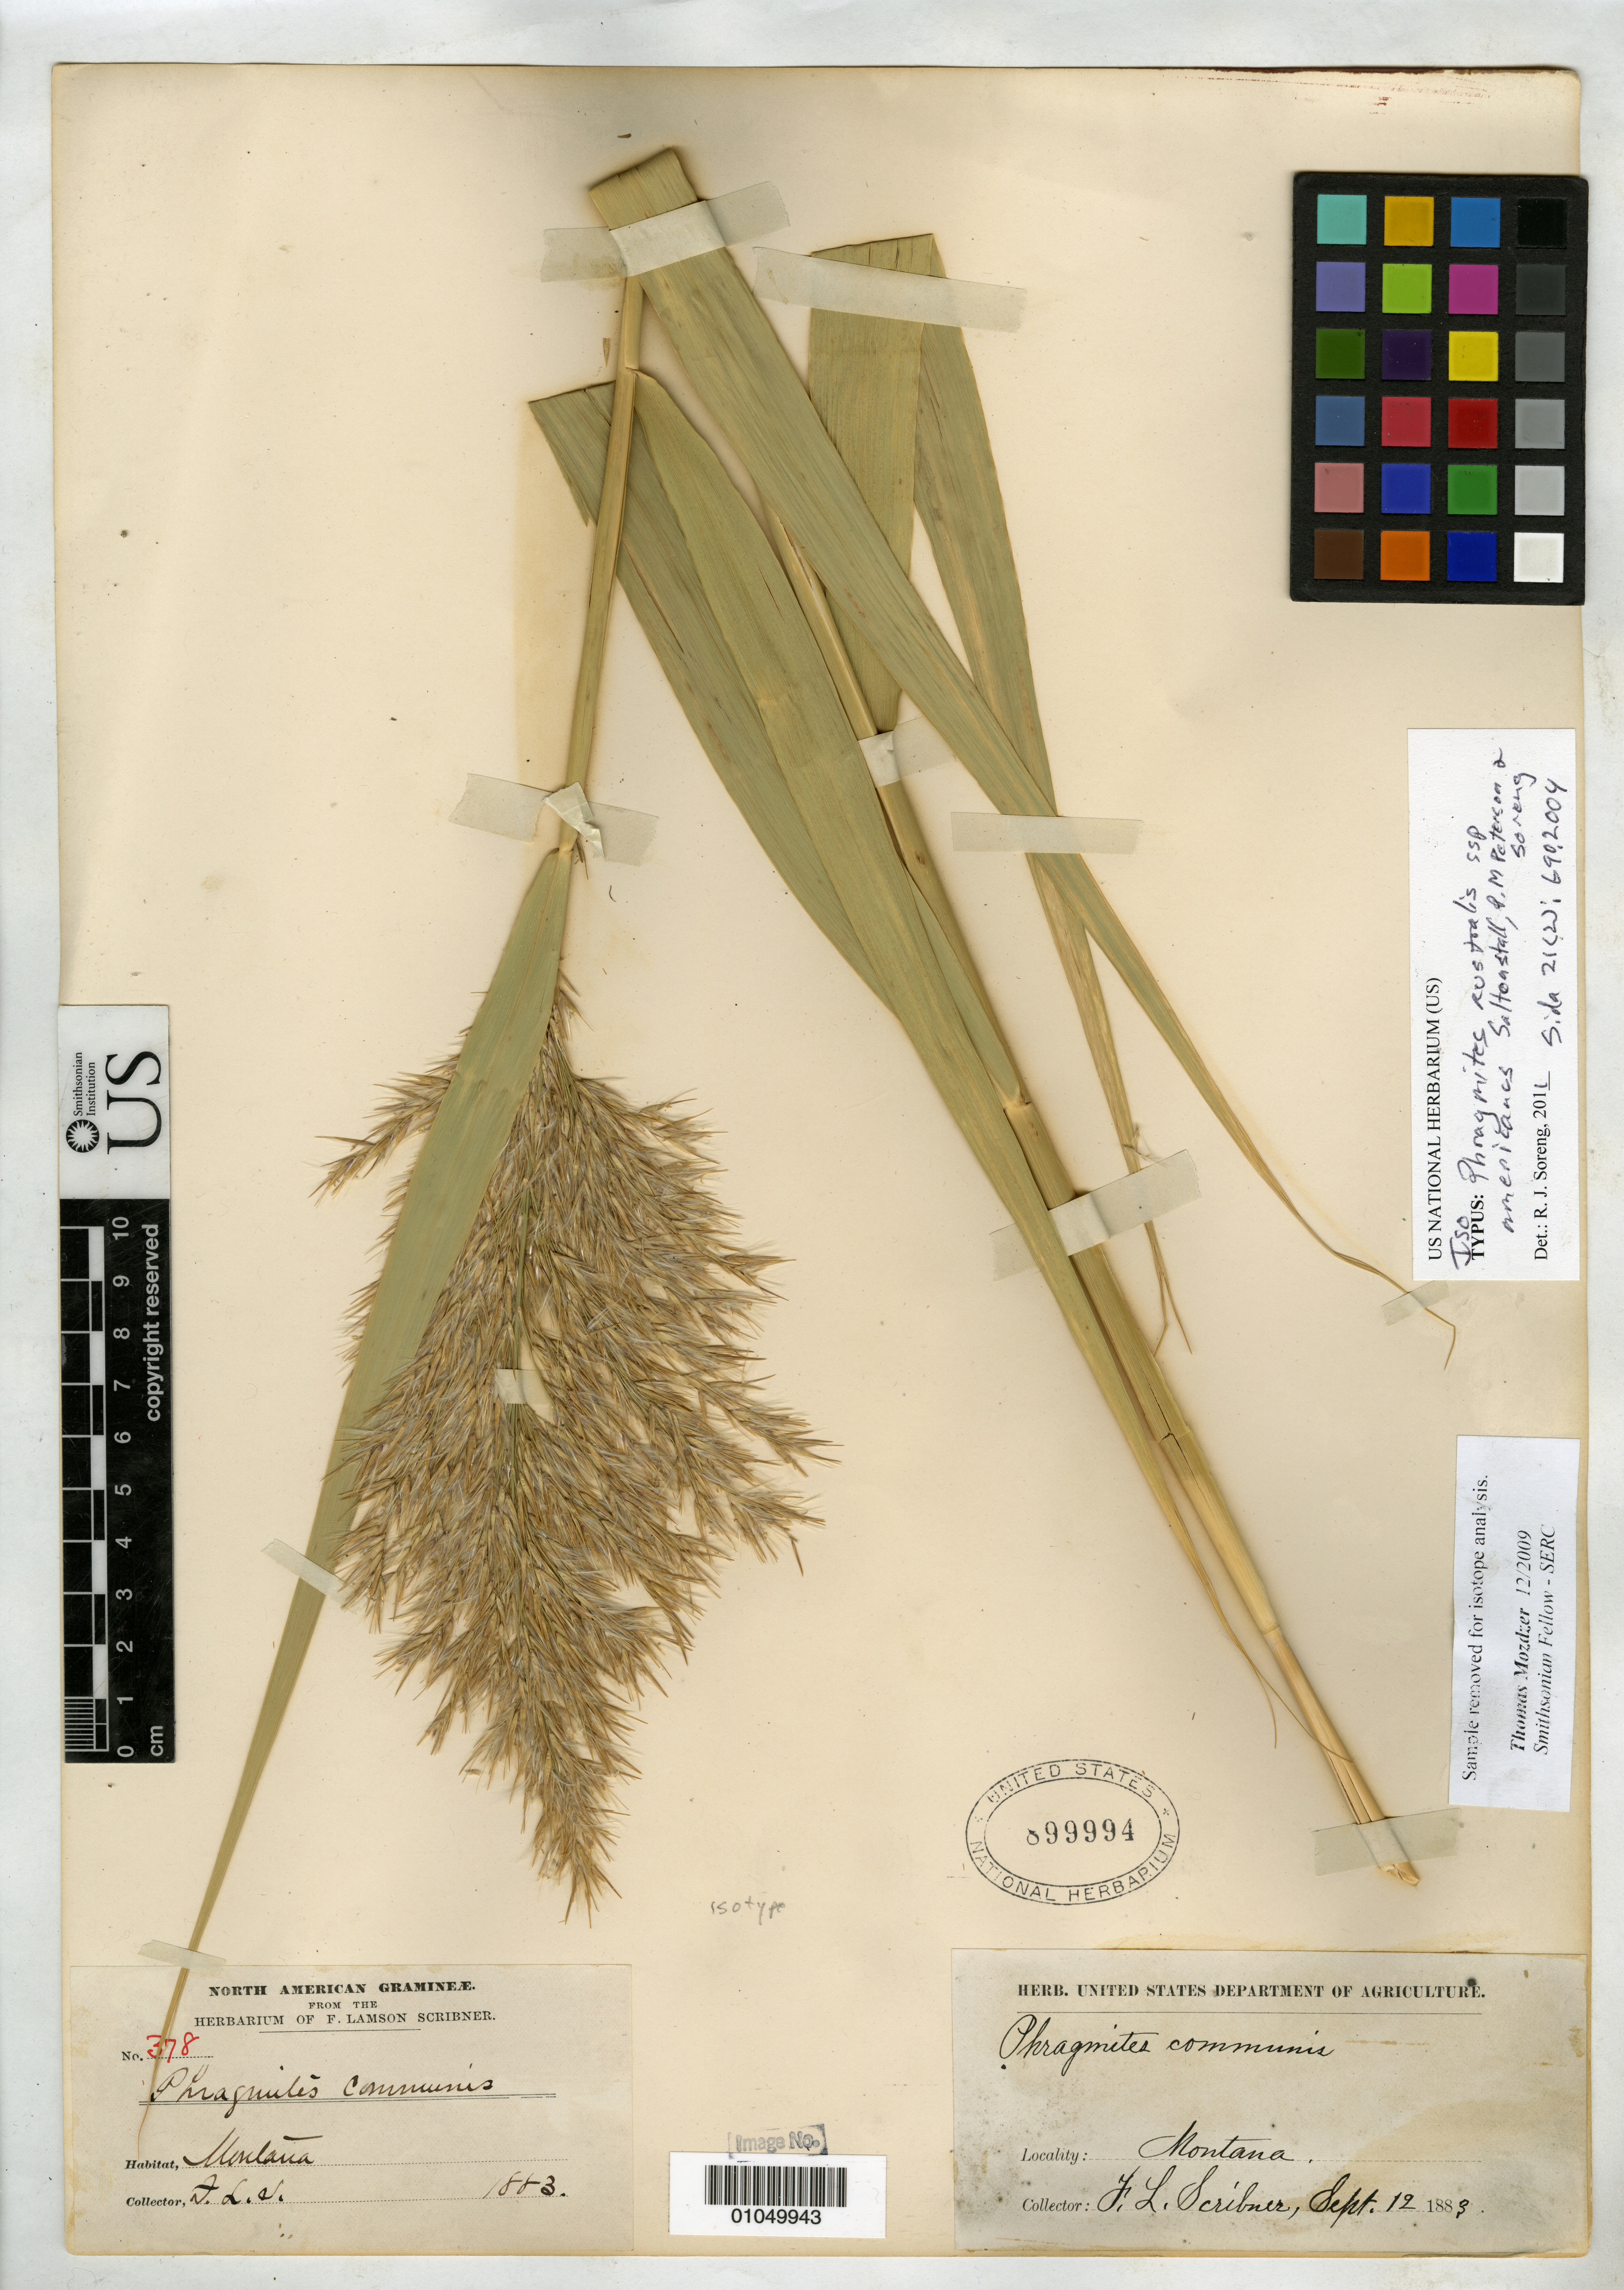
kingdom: Plantae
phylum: Tracheophyta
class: Liliopsida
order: Poales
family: Poaceae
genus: Phragmites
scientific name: Phragmites australis subsp. americanus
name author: Saltonstall & et al.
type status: Isotype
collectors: F. L. Scribner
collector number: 378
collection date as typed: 12 Sep 1883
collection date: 1883-09-12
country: United States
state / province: Montana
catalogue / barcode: US 824624